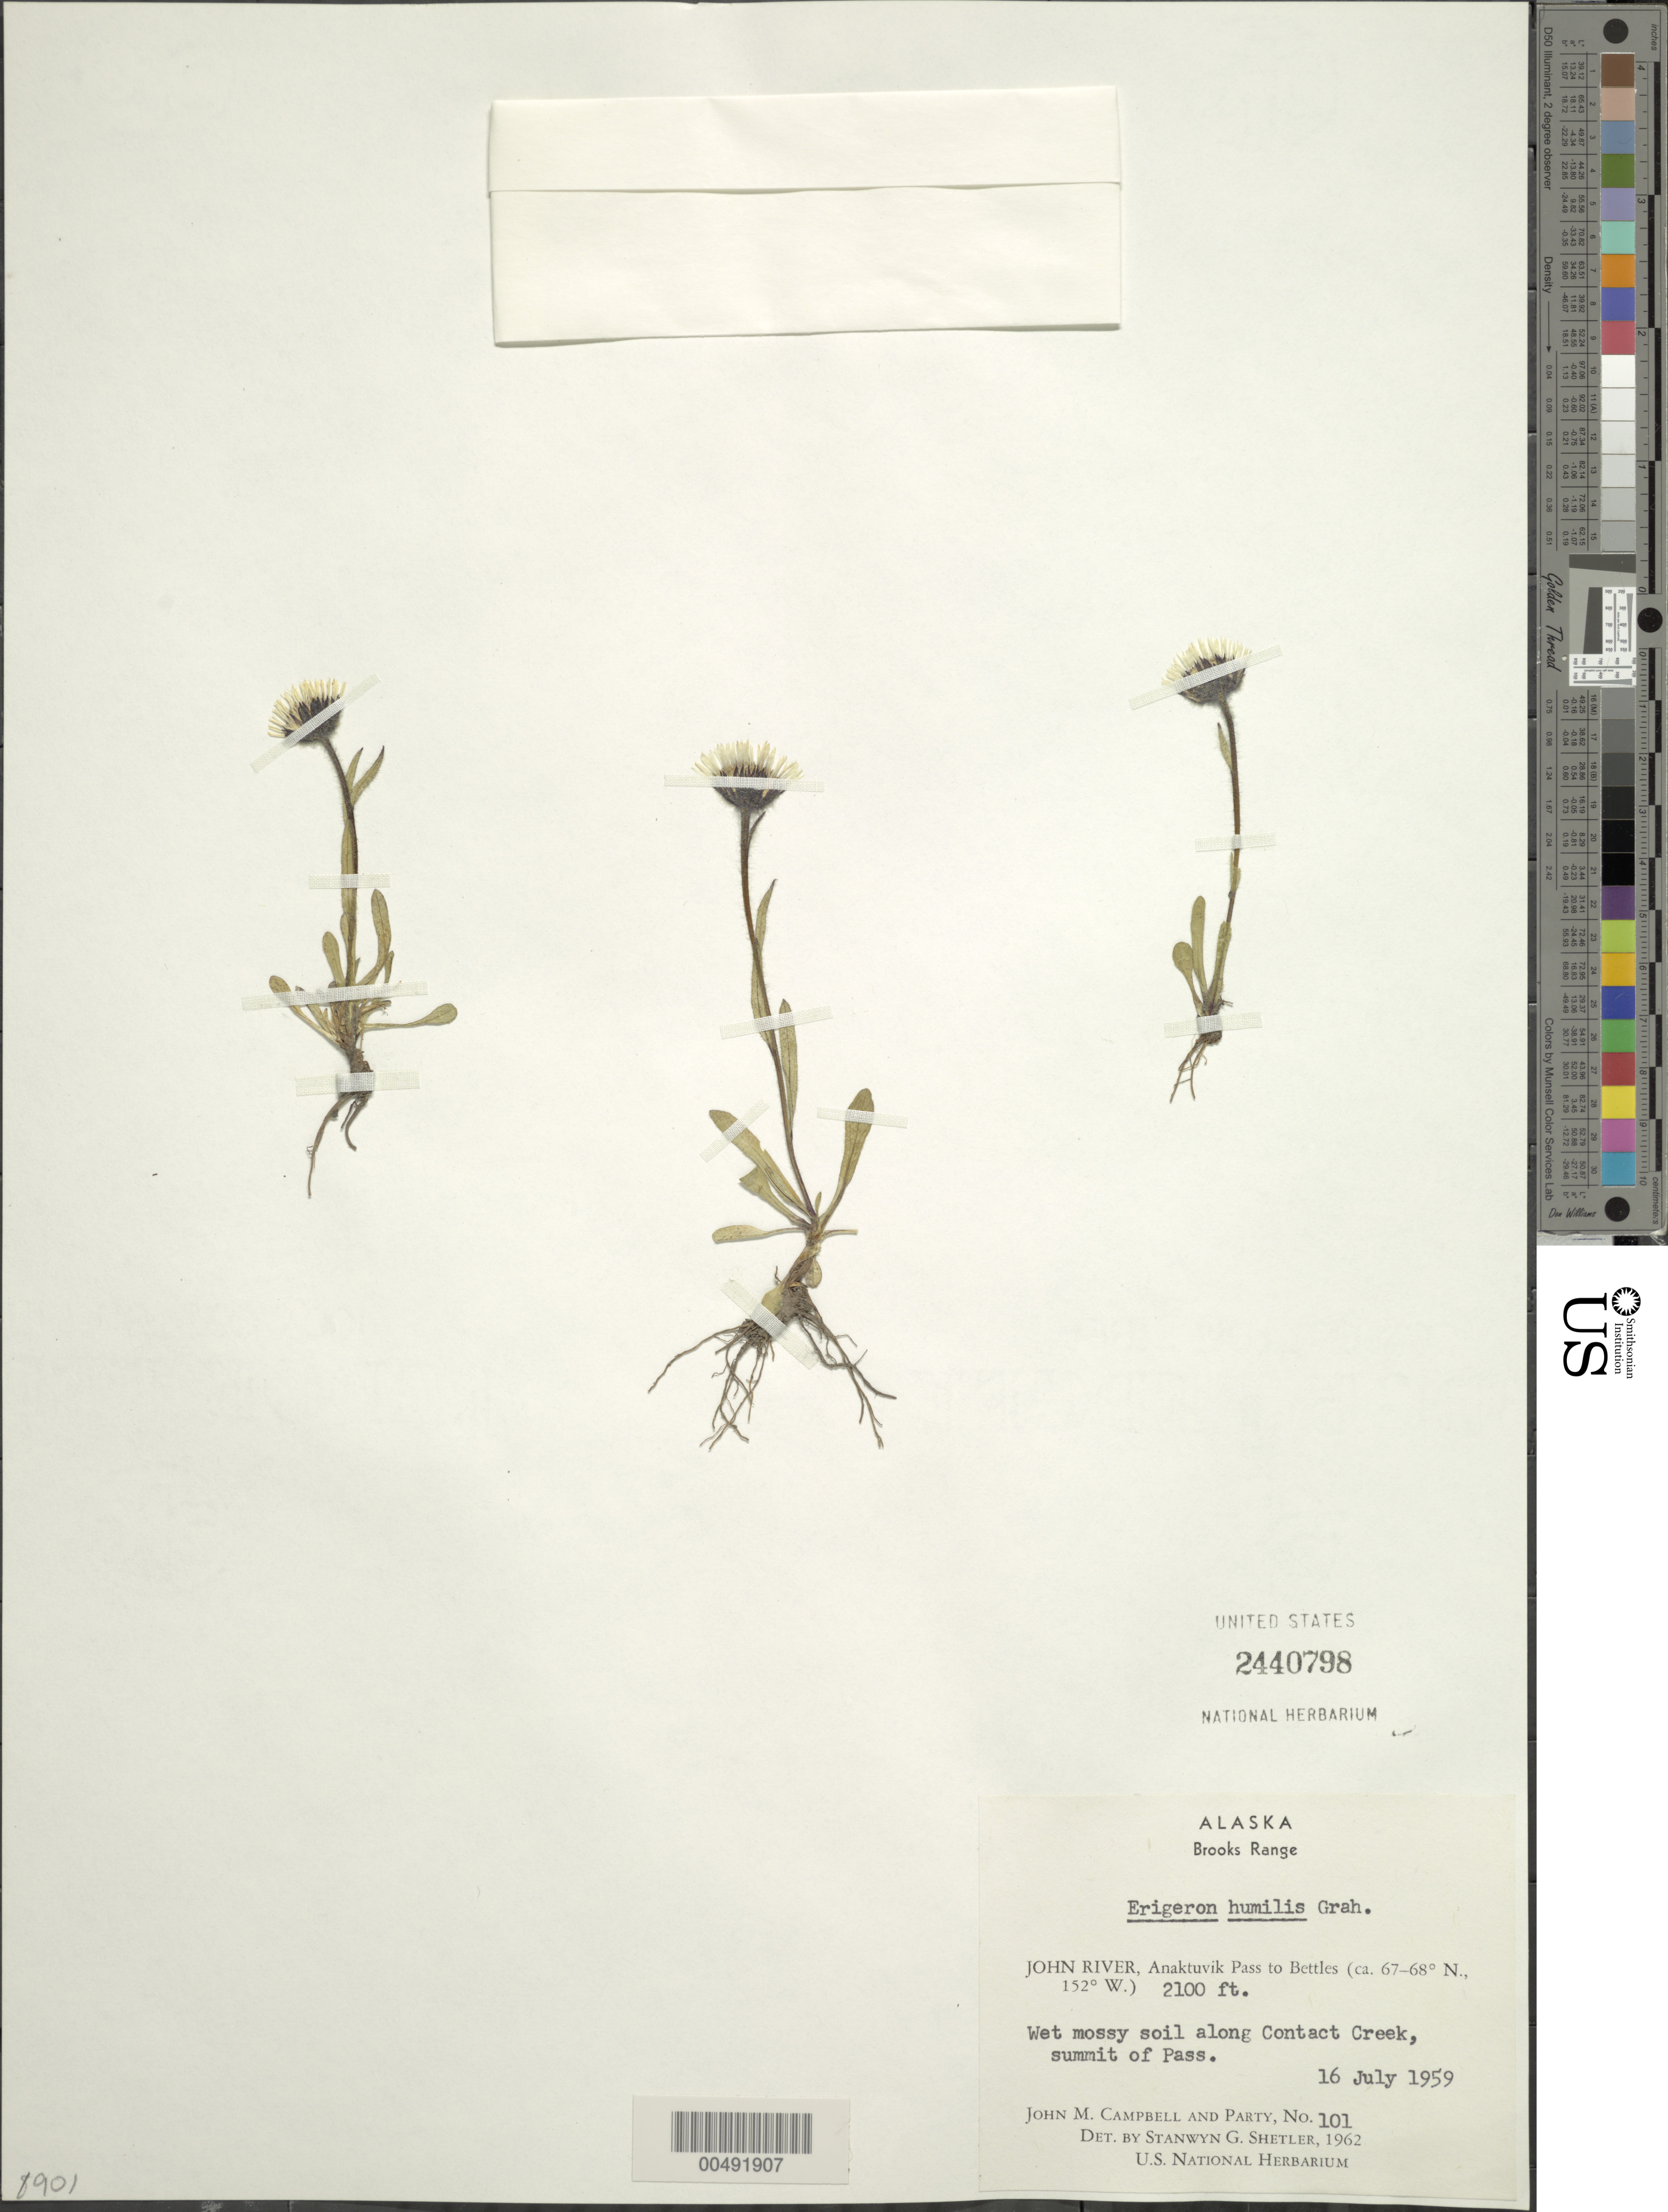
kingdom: Plantae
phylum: Tracheophyta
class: Magnoliopsida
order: Asterales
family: Asteraceae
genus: Erigeron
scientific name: Erigeron humilis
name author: Graham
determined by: Shetler, Stanwyn G., (US), NMNH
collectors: J. M. Campbell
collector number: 101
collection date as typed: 16 Jul 1959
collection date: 1959-07-16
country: United States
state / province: Alaska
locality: Brooks Range, John River, summit of Anaktuvuk Pass, along Contact Creek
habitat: wet mossy soil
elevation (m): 640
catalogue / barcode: US 2440798